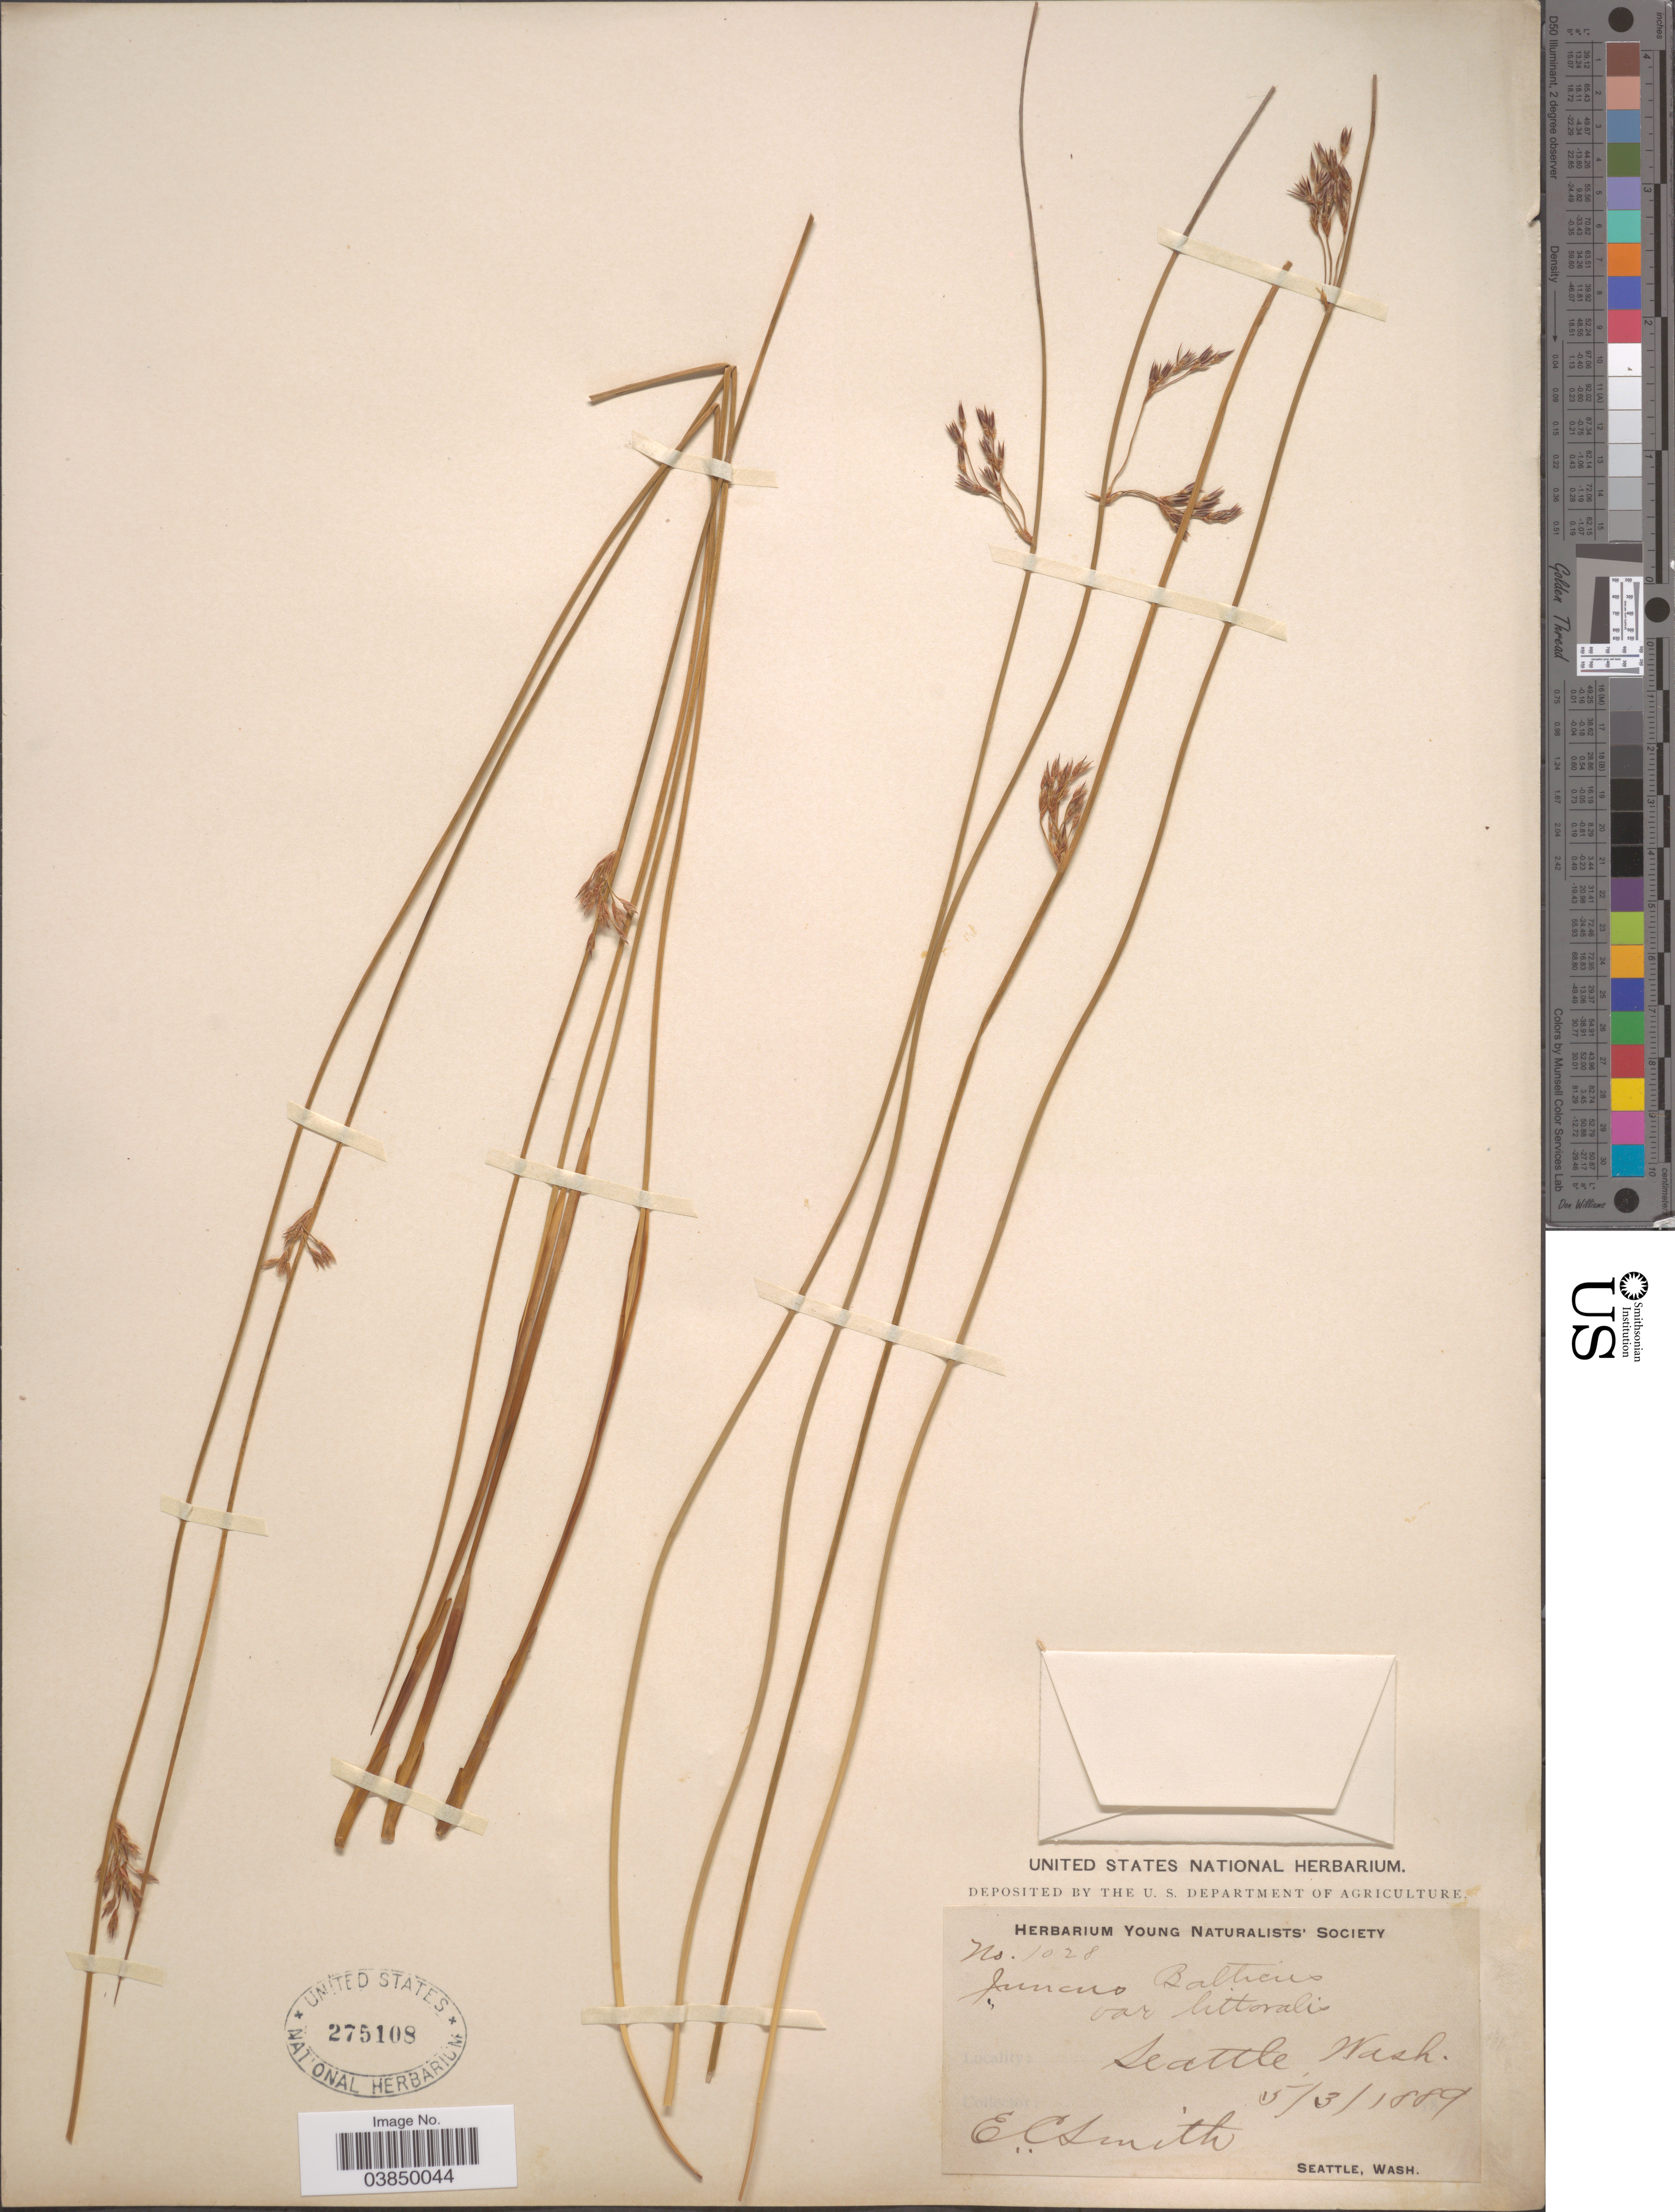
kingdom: Plantae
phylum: Tracheophyta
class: Liliopsida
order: Poales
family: Juncaceae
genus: Juncus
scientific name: Juncus balticus var. littoralis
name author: Engelm.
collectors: E. Smith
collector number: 1028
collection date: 1889-05-03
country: United States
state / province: Washington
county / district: King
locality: Seattle.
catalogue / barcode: US 275108